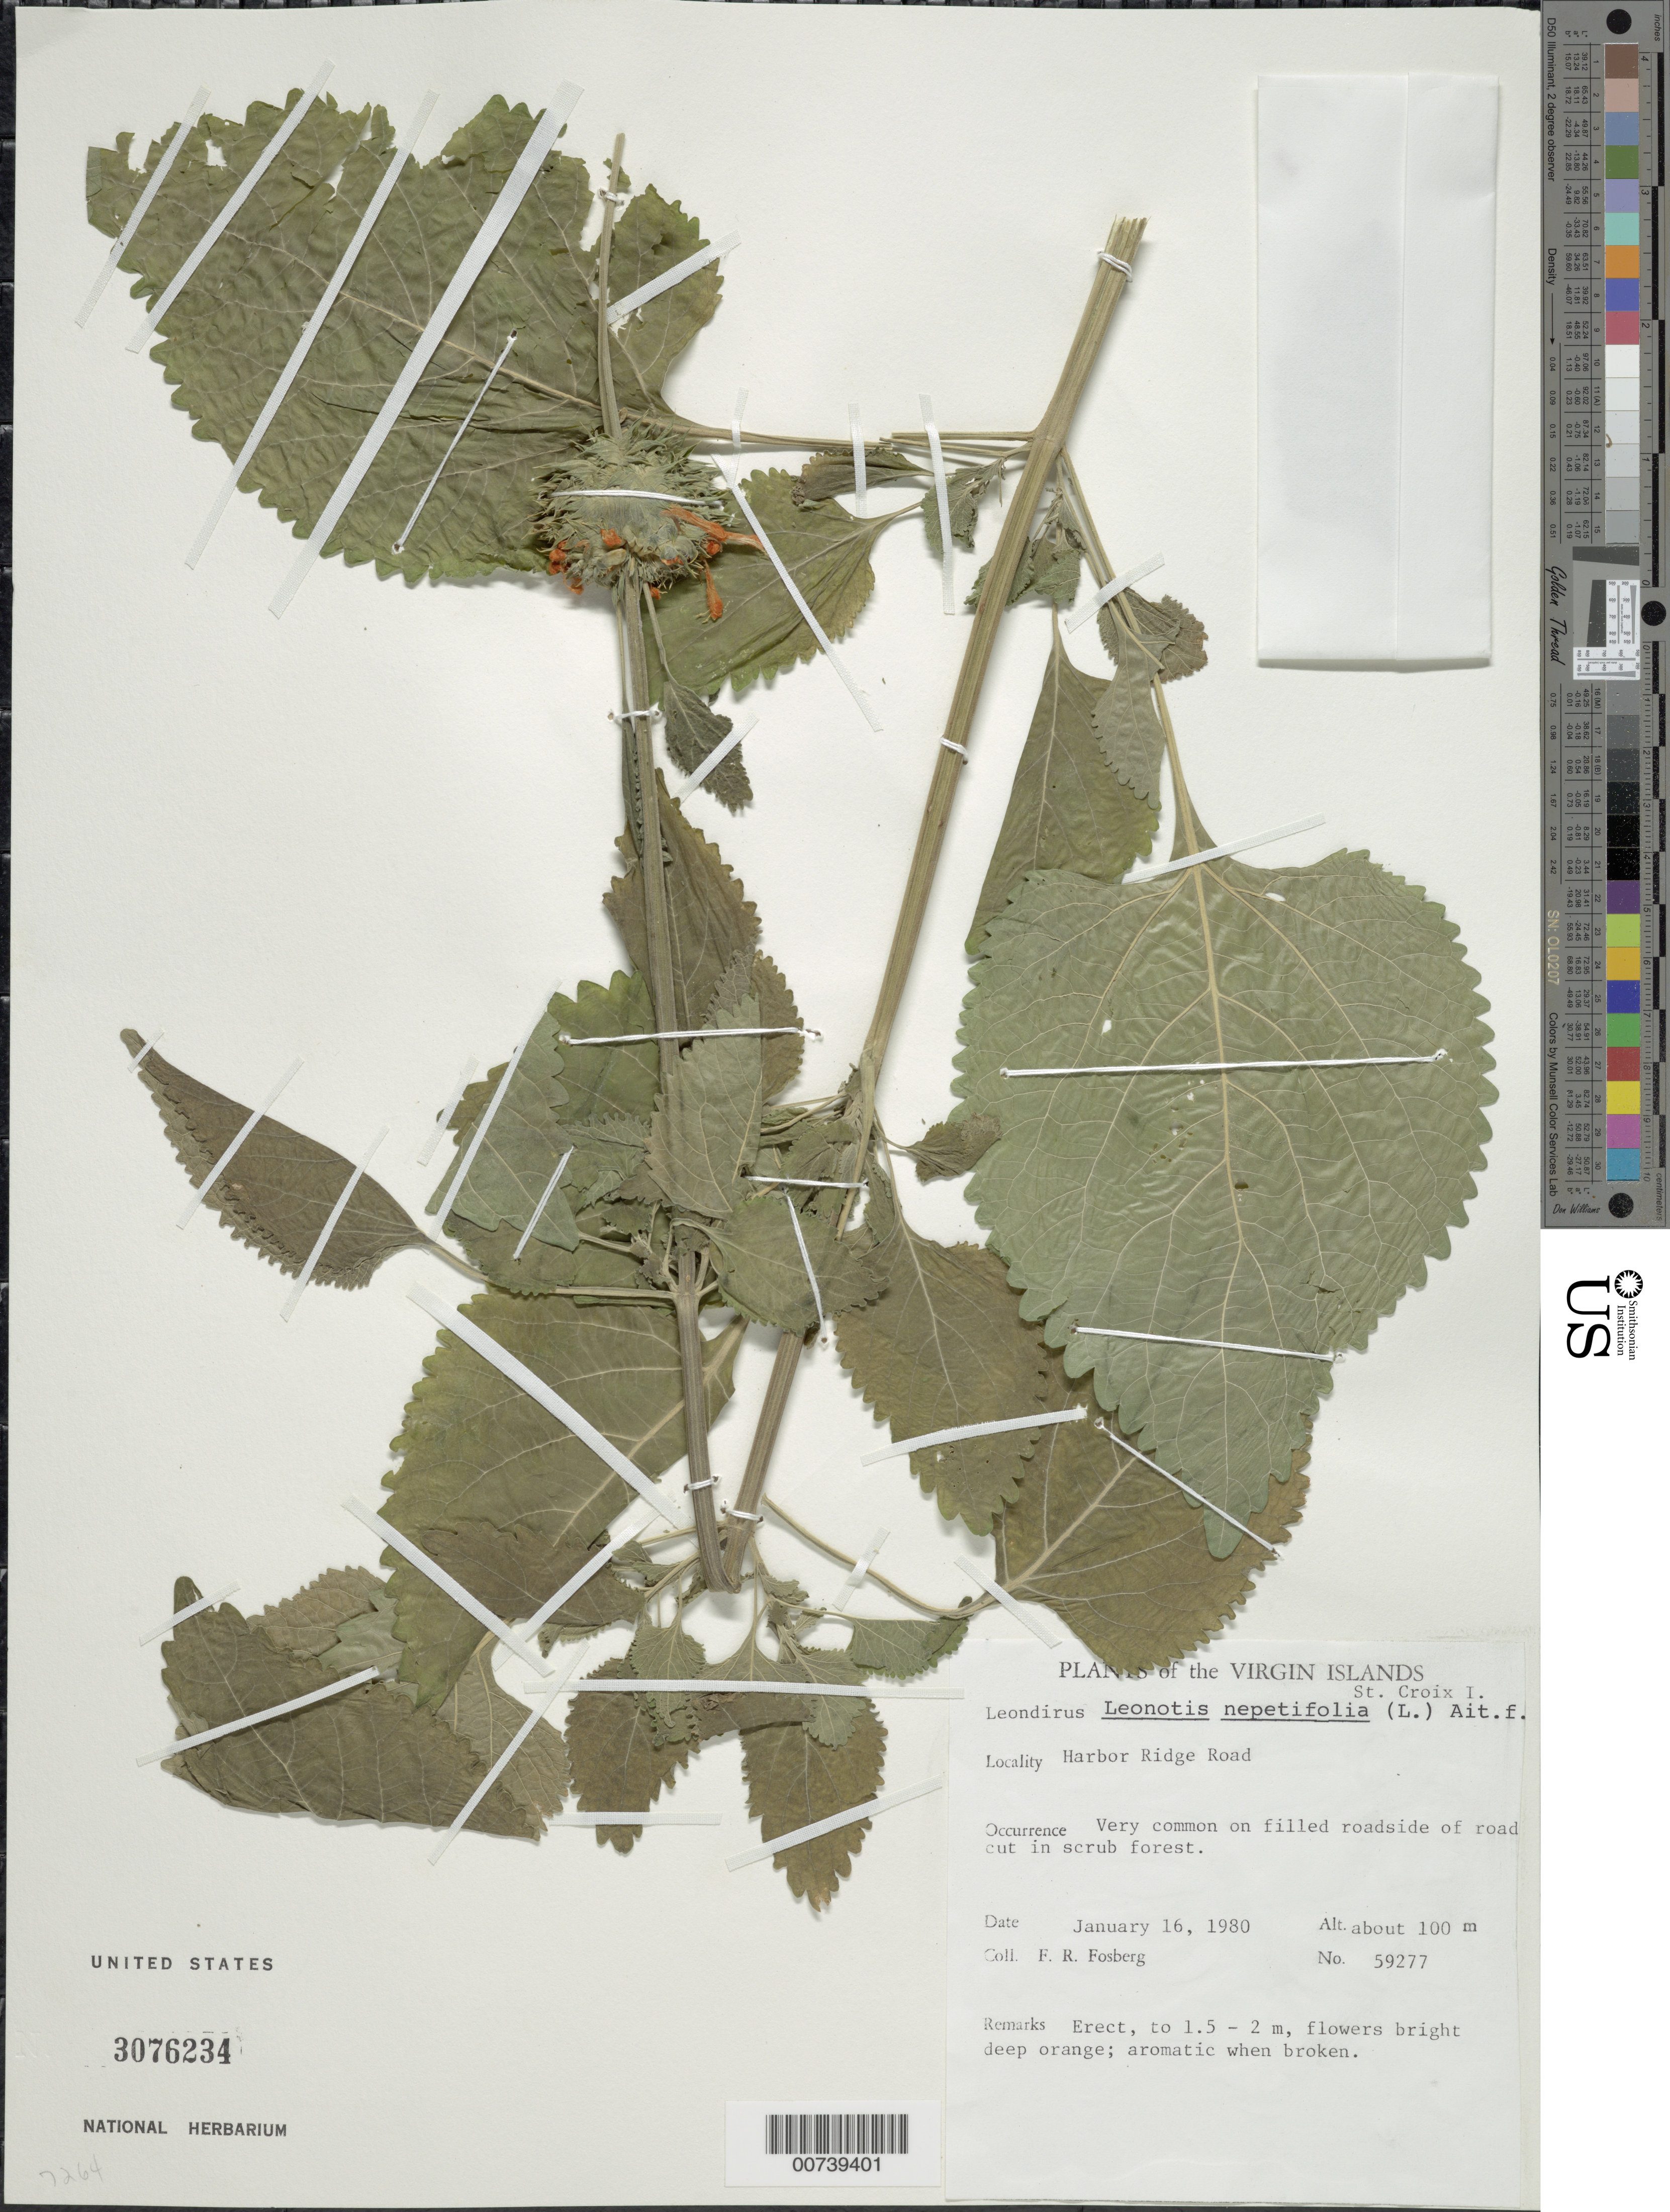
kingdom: Plantae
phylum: Tracheophyta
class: Magnoliopsida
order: Lamiales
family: Lamiaceae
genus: Leonotis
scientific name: Leonotis nepetifolia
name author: (L.) R. Br.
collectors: F. R. Fosberg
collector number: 59277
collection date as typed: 16 Jan 1980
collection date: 1980-01-16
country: U.S. Virgin Islands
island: St. Croix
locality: Harbor Ridge Road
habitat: Very common on filled roadside of road cut in scrub forest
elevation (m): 100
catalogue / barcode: US 3076234